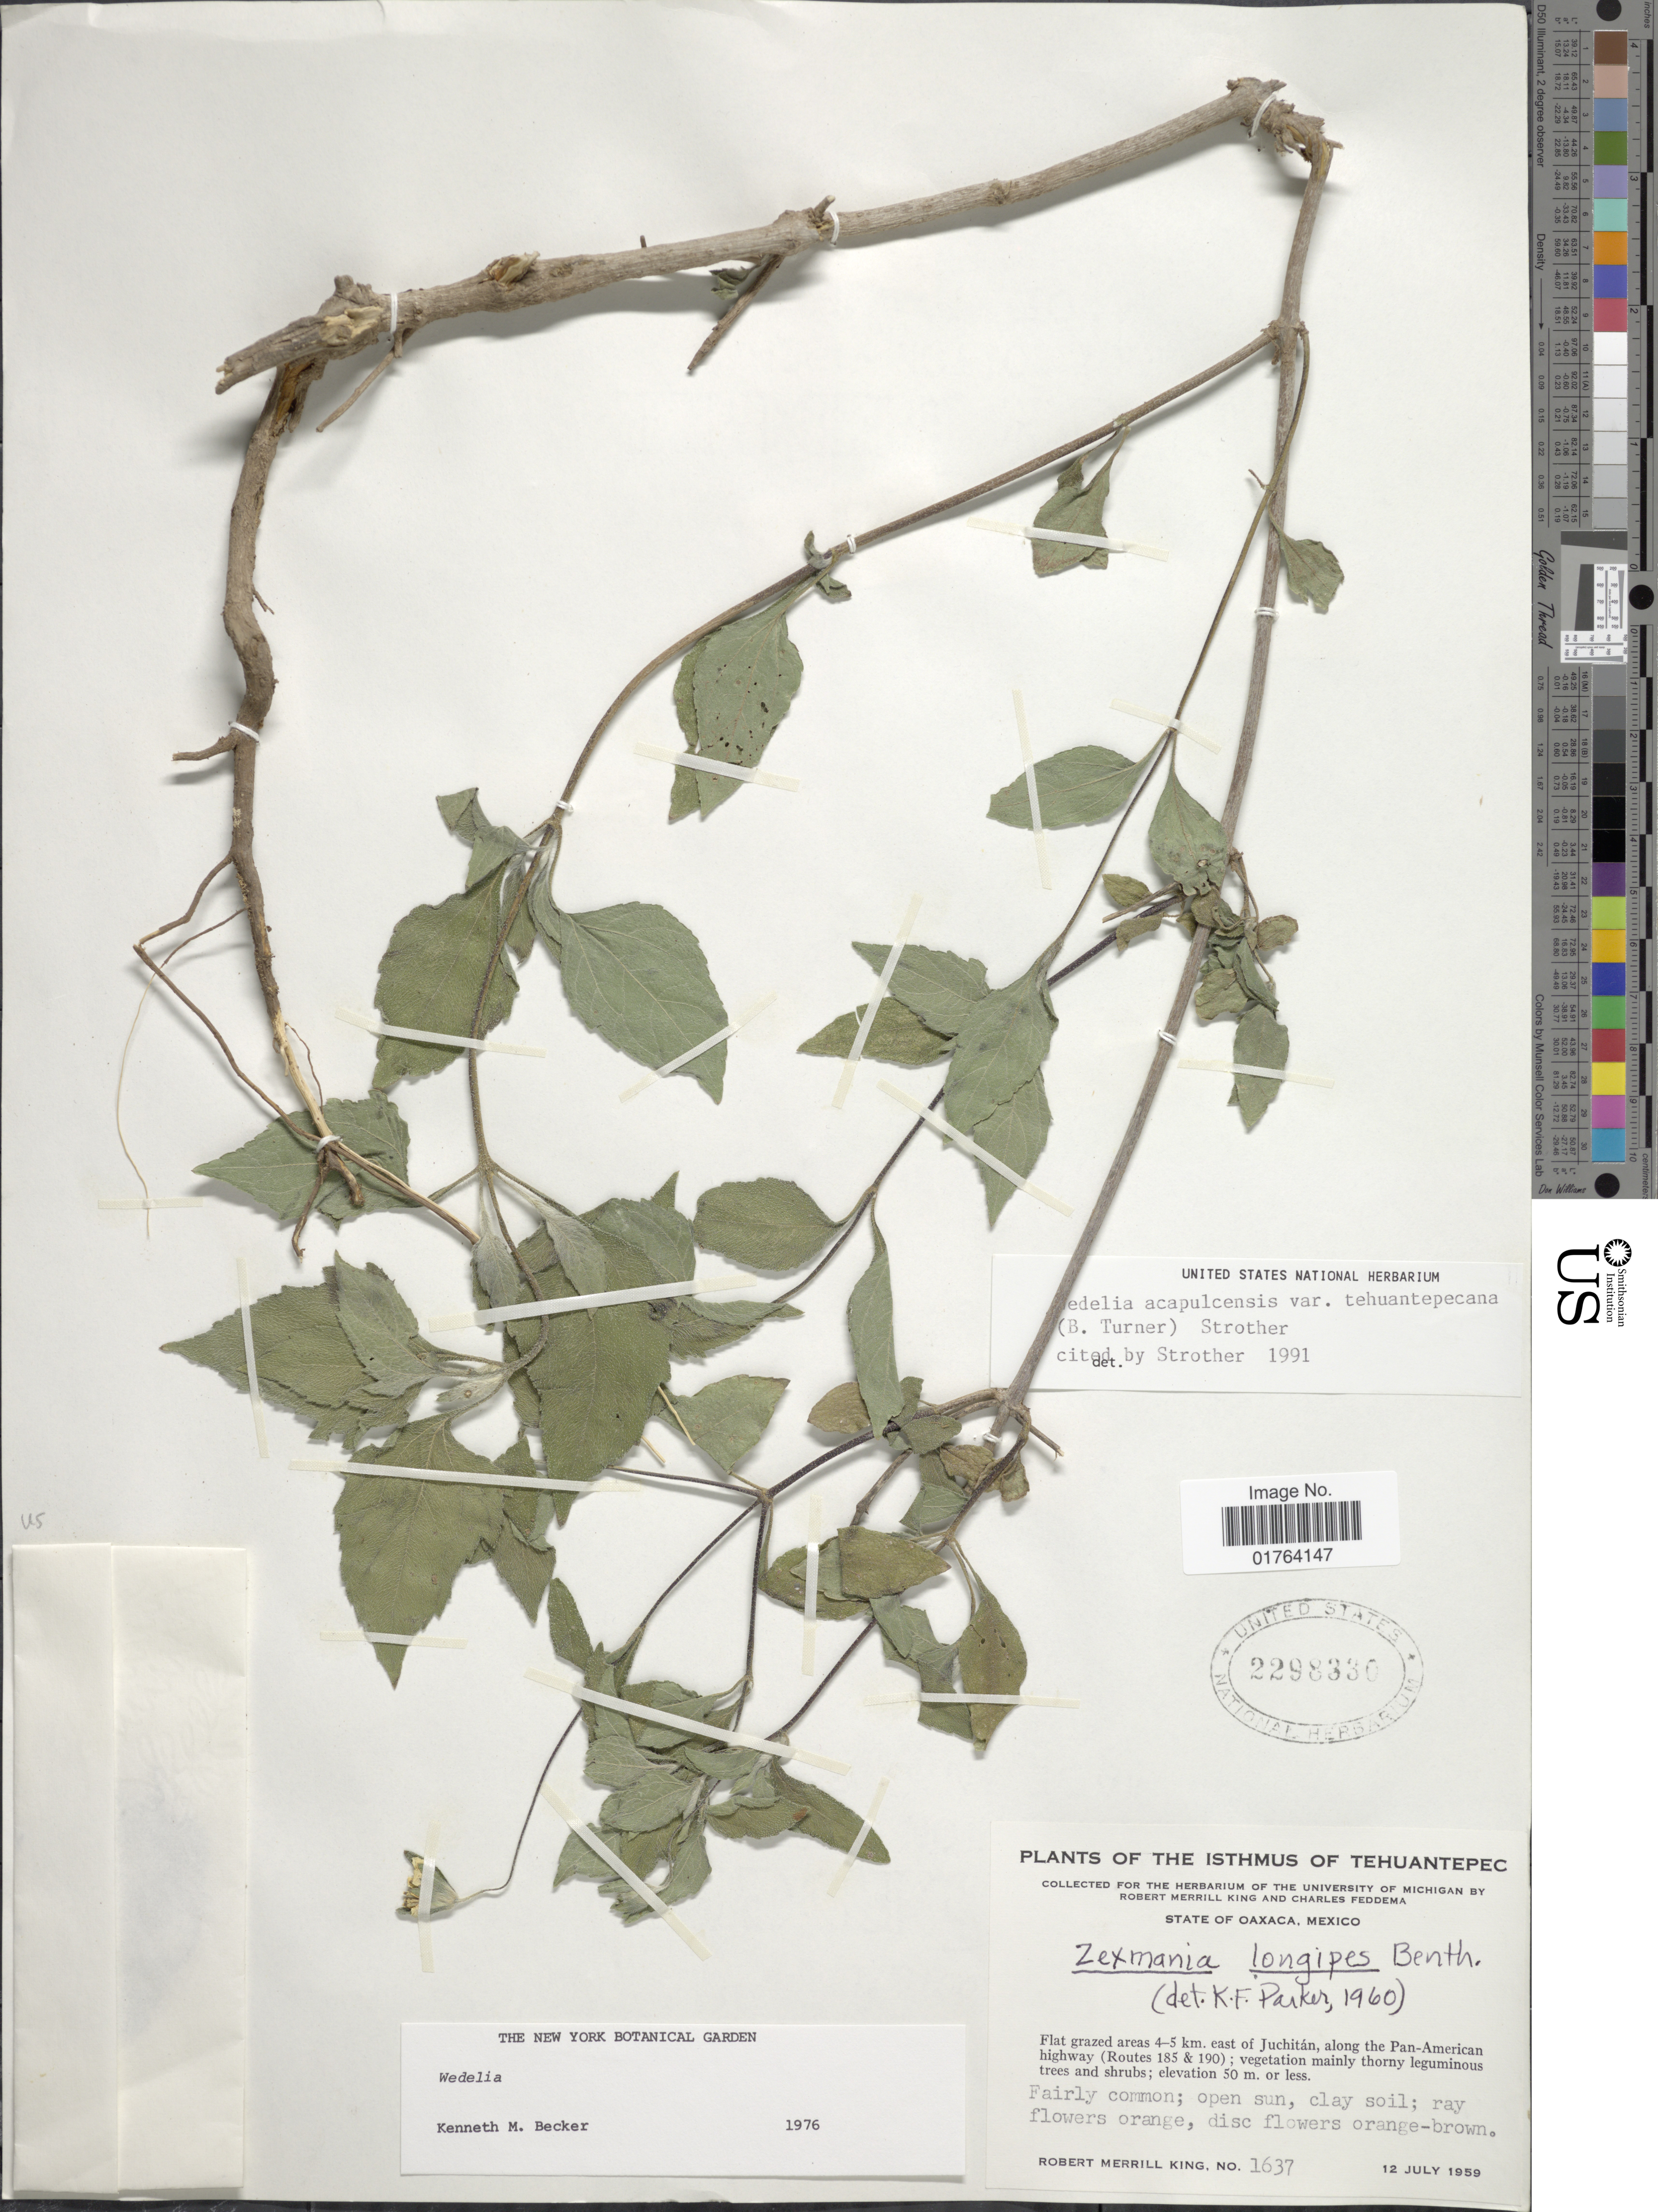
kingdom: Plantae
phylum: Tracheophyta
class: Magnoliopsida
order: Asterales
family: Asteraceae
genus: Wedelia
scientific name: Wedelia acapulcensis var. tehuantepecana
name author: (B.L. Turner) Strother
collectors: R. M. King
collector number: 1637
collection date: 1959-07-12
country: Mexico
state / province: Oaxaca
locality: Flat grazed areas 4-5 kms. east of Juchitan, along Pan-American highway (Routes 185 & 190)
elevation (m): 50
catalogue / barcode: US 2298330